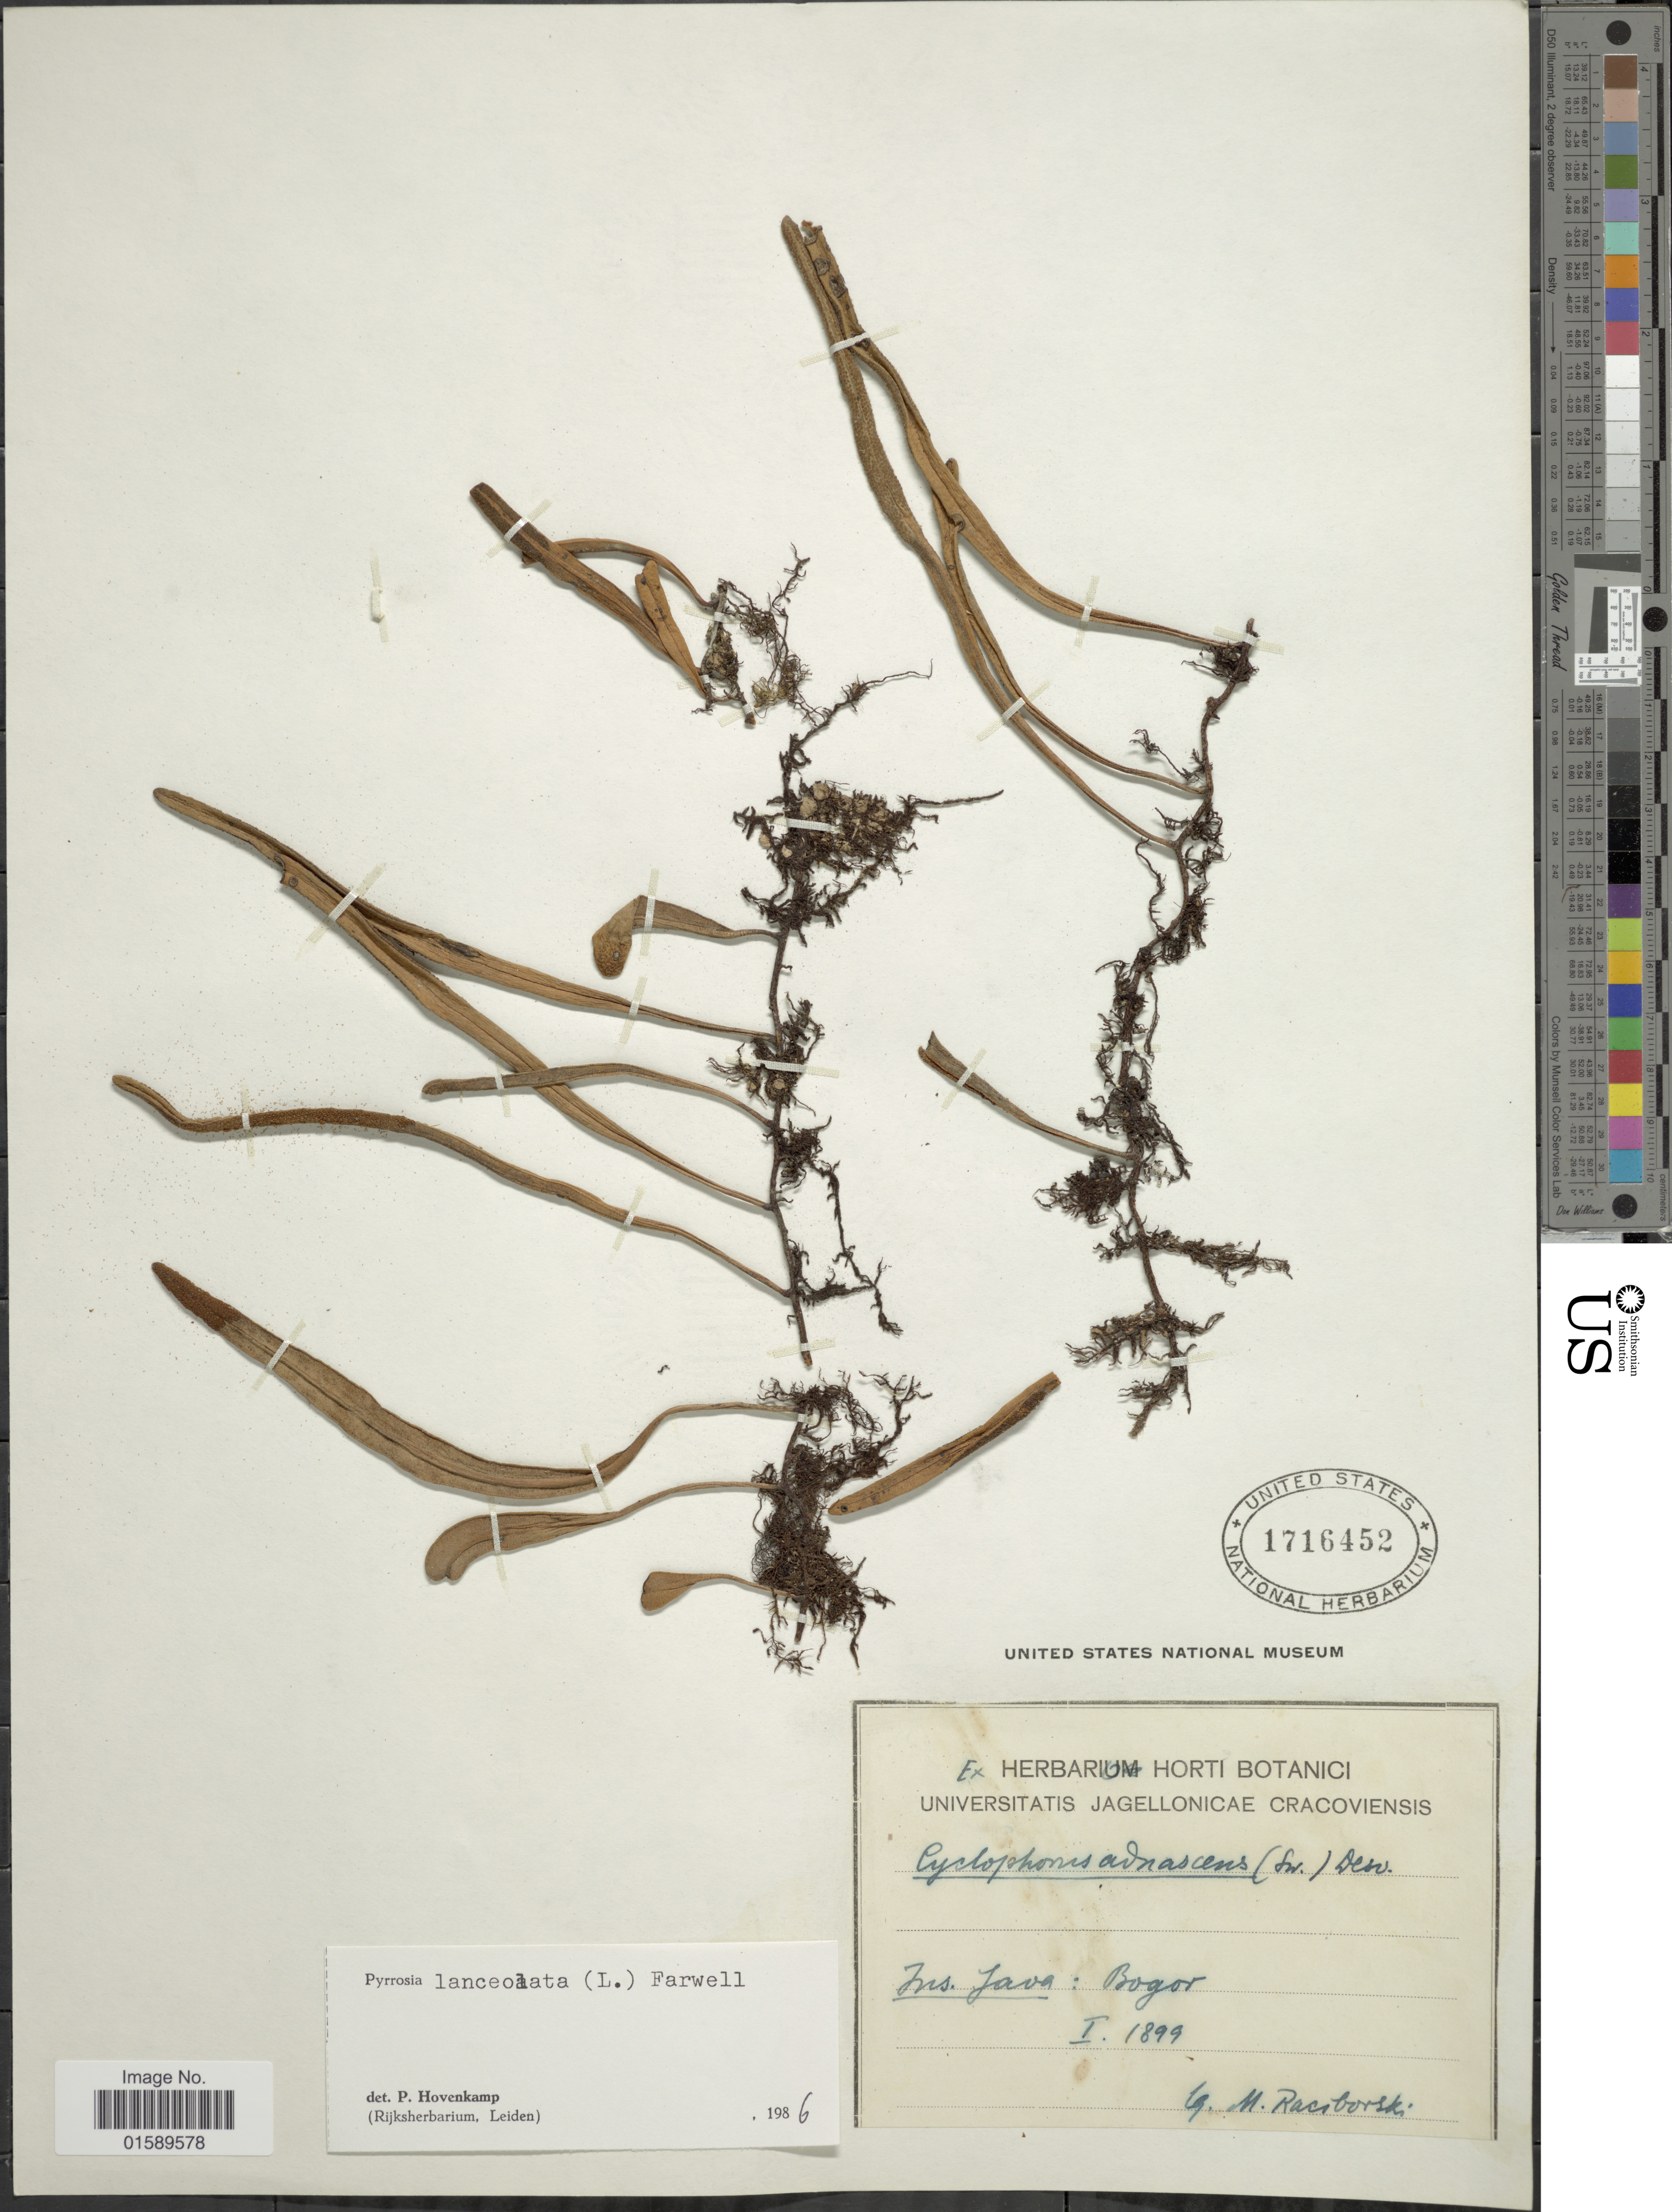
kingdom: Plantae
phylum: Tracheophyta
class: Polypodiopsida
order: Polypodiales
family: Polypodiaceae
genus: Pyrrosia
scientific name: Pyrrosia lanceolata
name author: (L.) Farw.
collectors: M. Raciborski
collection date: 1899-01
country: Indonesia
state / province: Java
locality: Ins. Java: Bogor.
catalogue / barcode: US 1716452